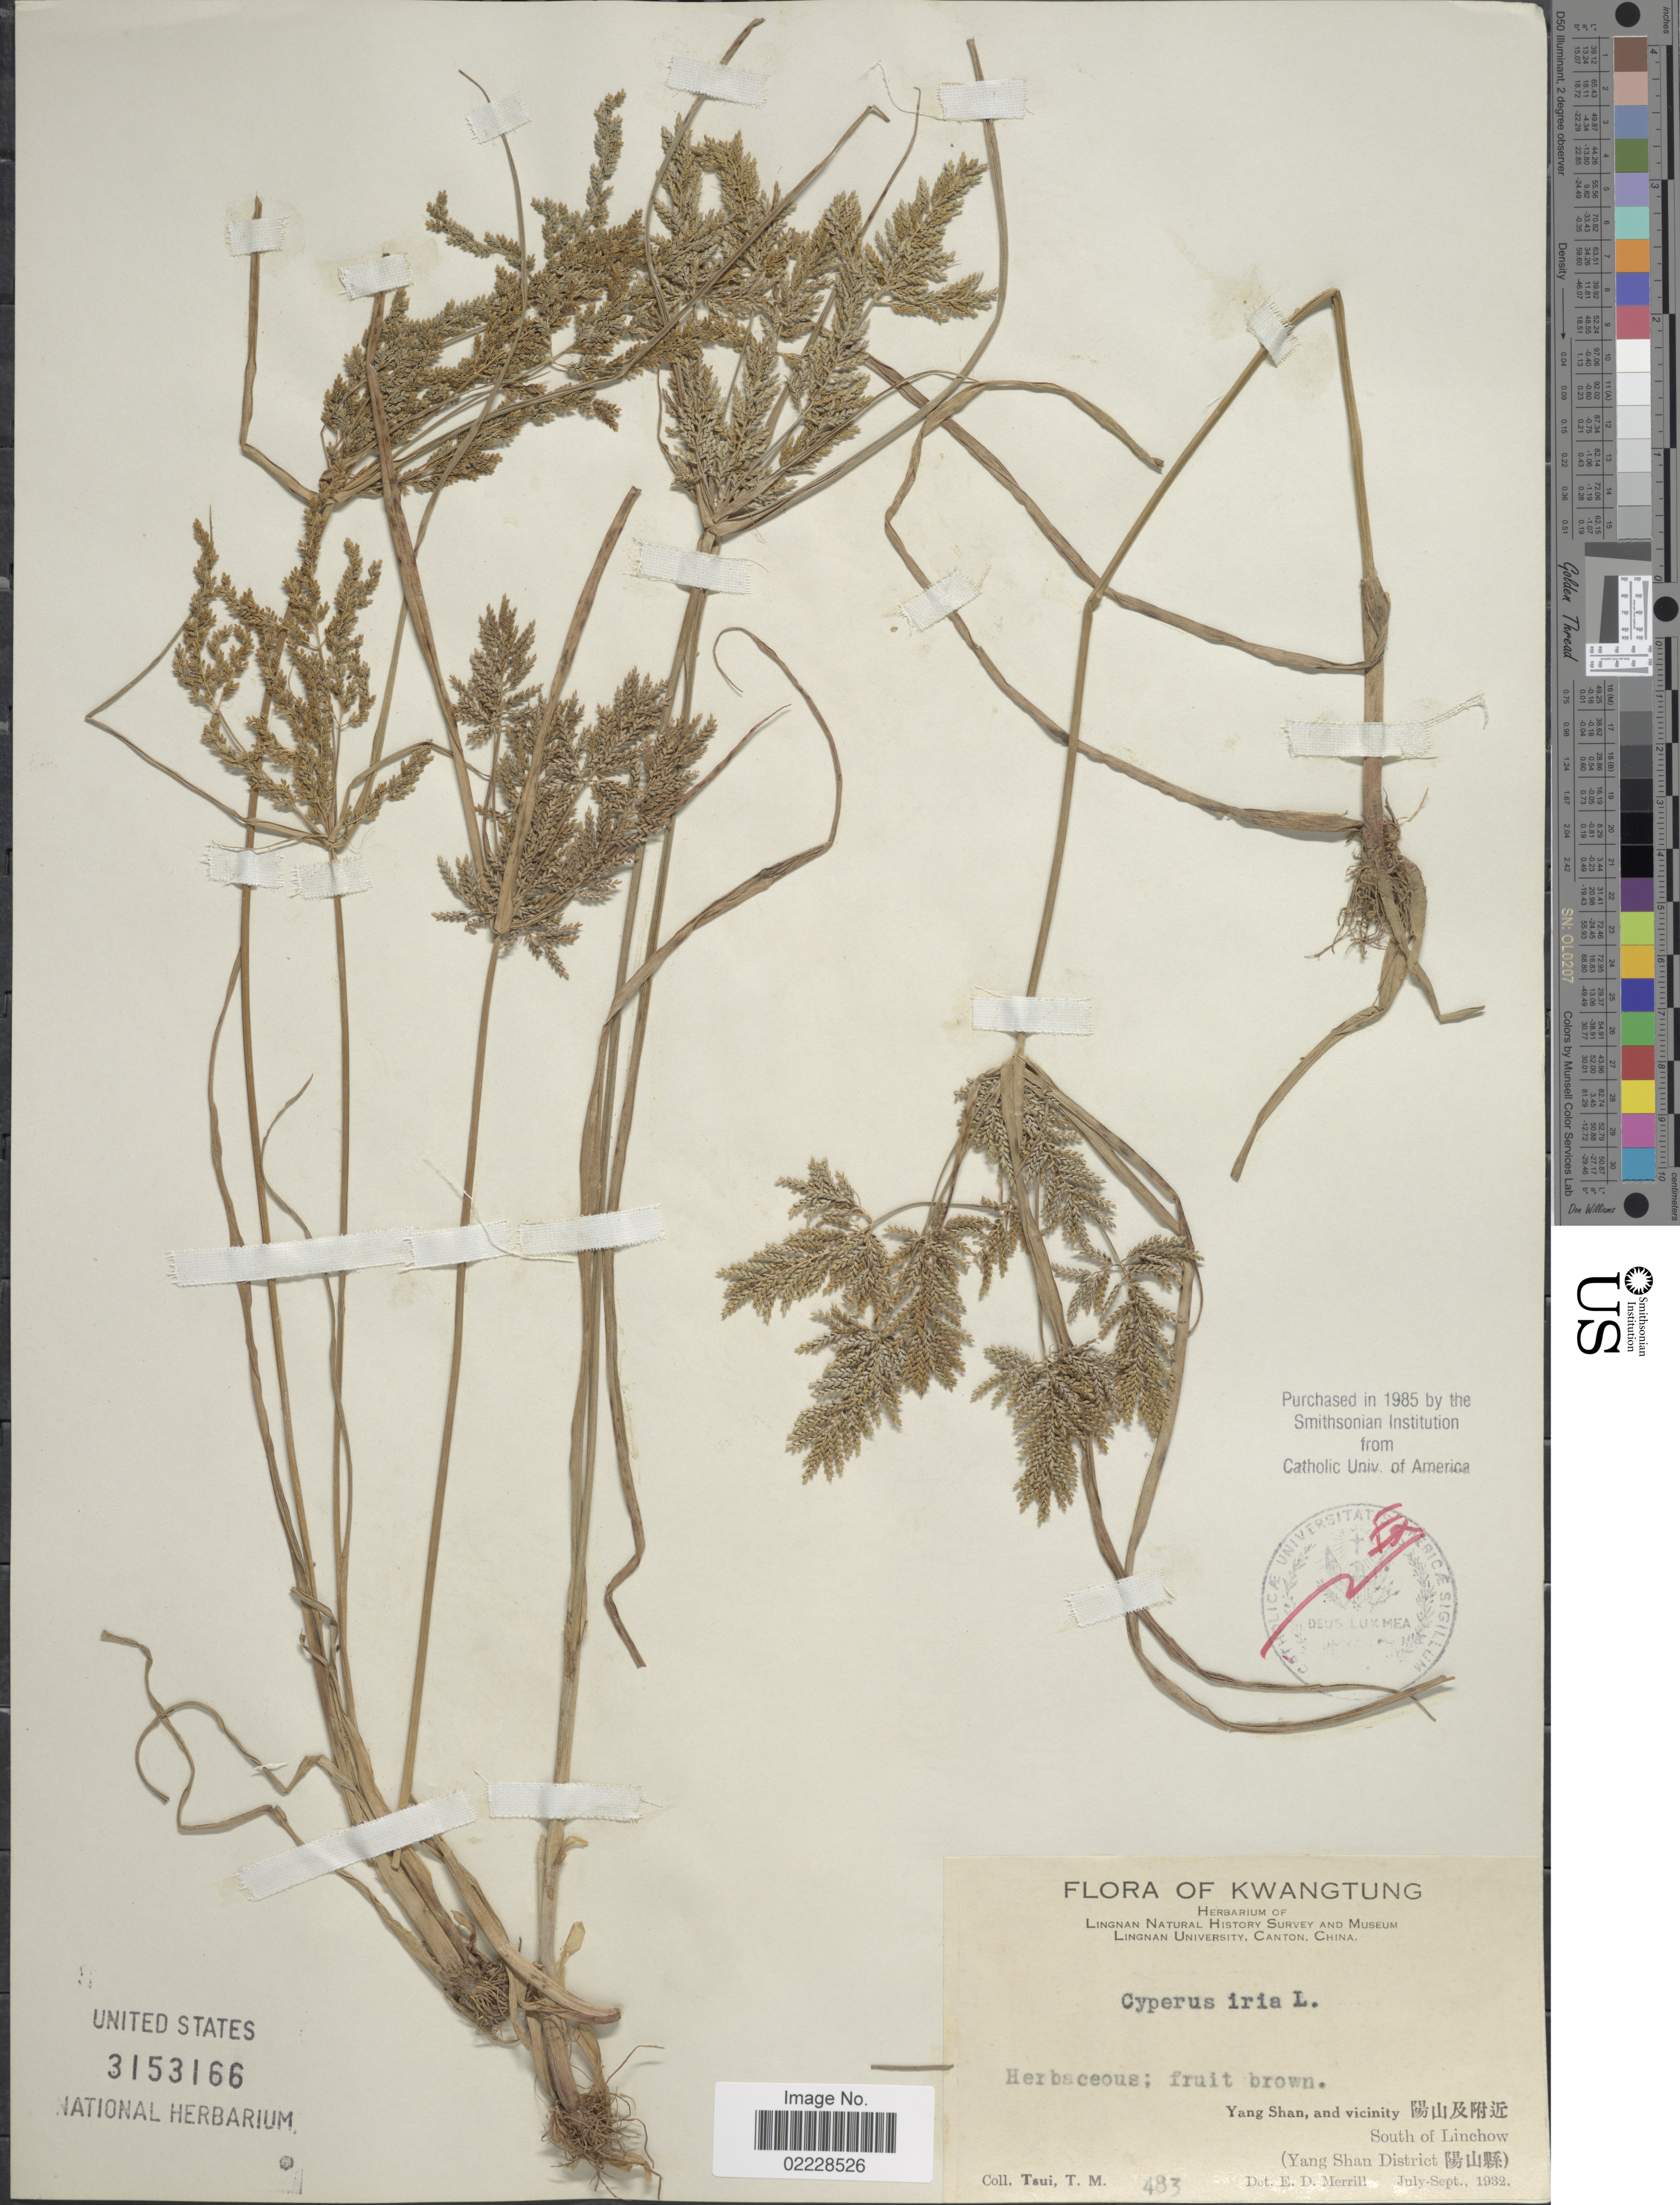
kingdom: Plantae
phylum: Tracheophyta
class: Liliopsida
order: Poales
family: Cyperaceae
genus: Cyperus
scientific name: Cyperus iria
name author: L.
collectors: T. Tsui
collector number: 483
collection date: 1932-07/1932-09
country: China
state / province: Guangdong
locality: Kwangtung, Yang Shan, and vicinity , South of Linchow (Yang Shan District).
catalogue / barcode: US 3153166